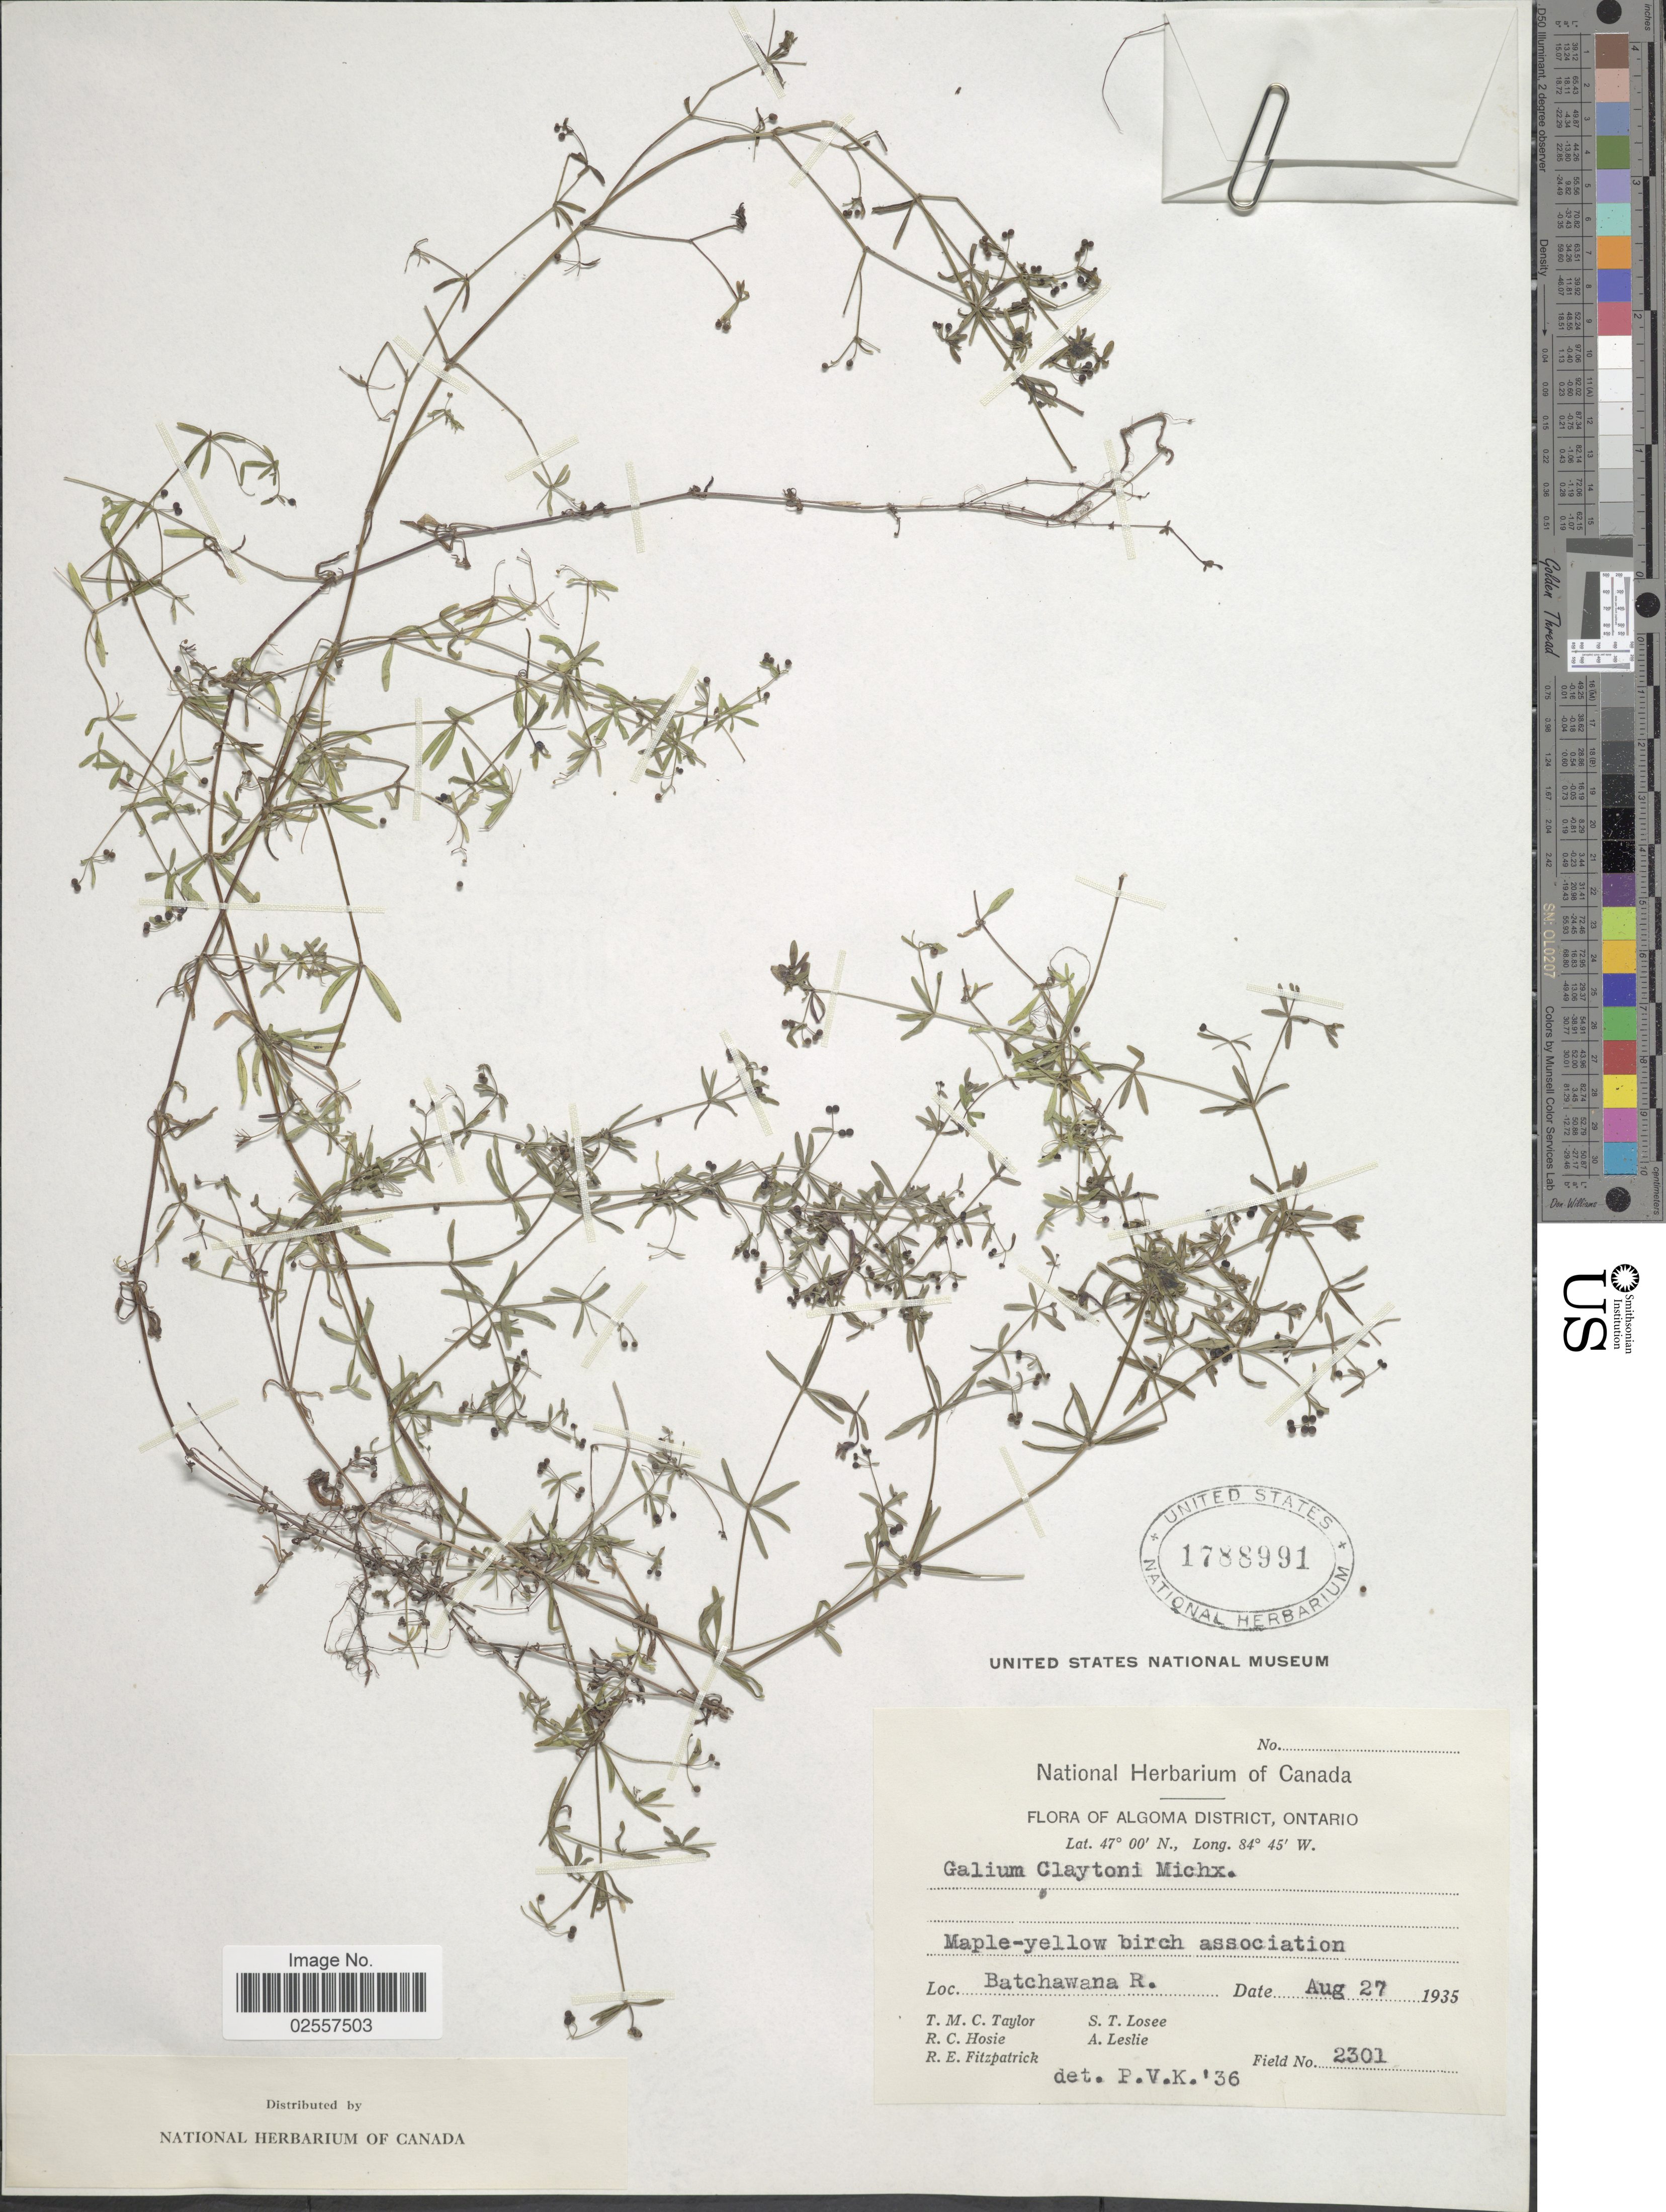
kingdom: Plantae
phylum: Tracheophyta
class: Magnoliopsida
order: Gentianales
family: Rubiaceae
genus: Galium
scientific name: Galium claytoni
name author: Michx.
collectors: T. M. C. Taylor, R. Hosie, R. Fitzpatrick, S. Losee & A. Leslie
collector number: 2301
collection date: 1935-08-27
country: Canada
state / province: Ontario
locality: Algoma District, Maple-yellow birch association Batchawana R.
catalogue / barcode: US 1788991